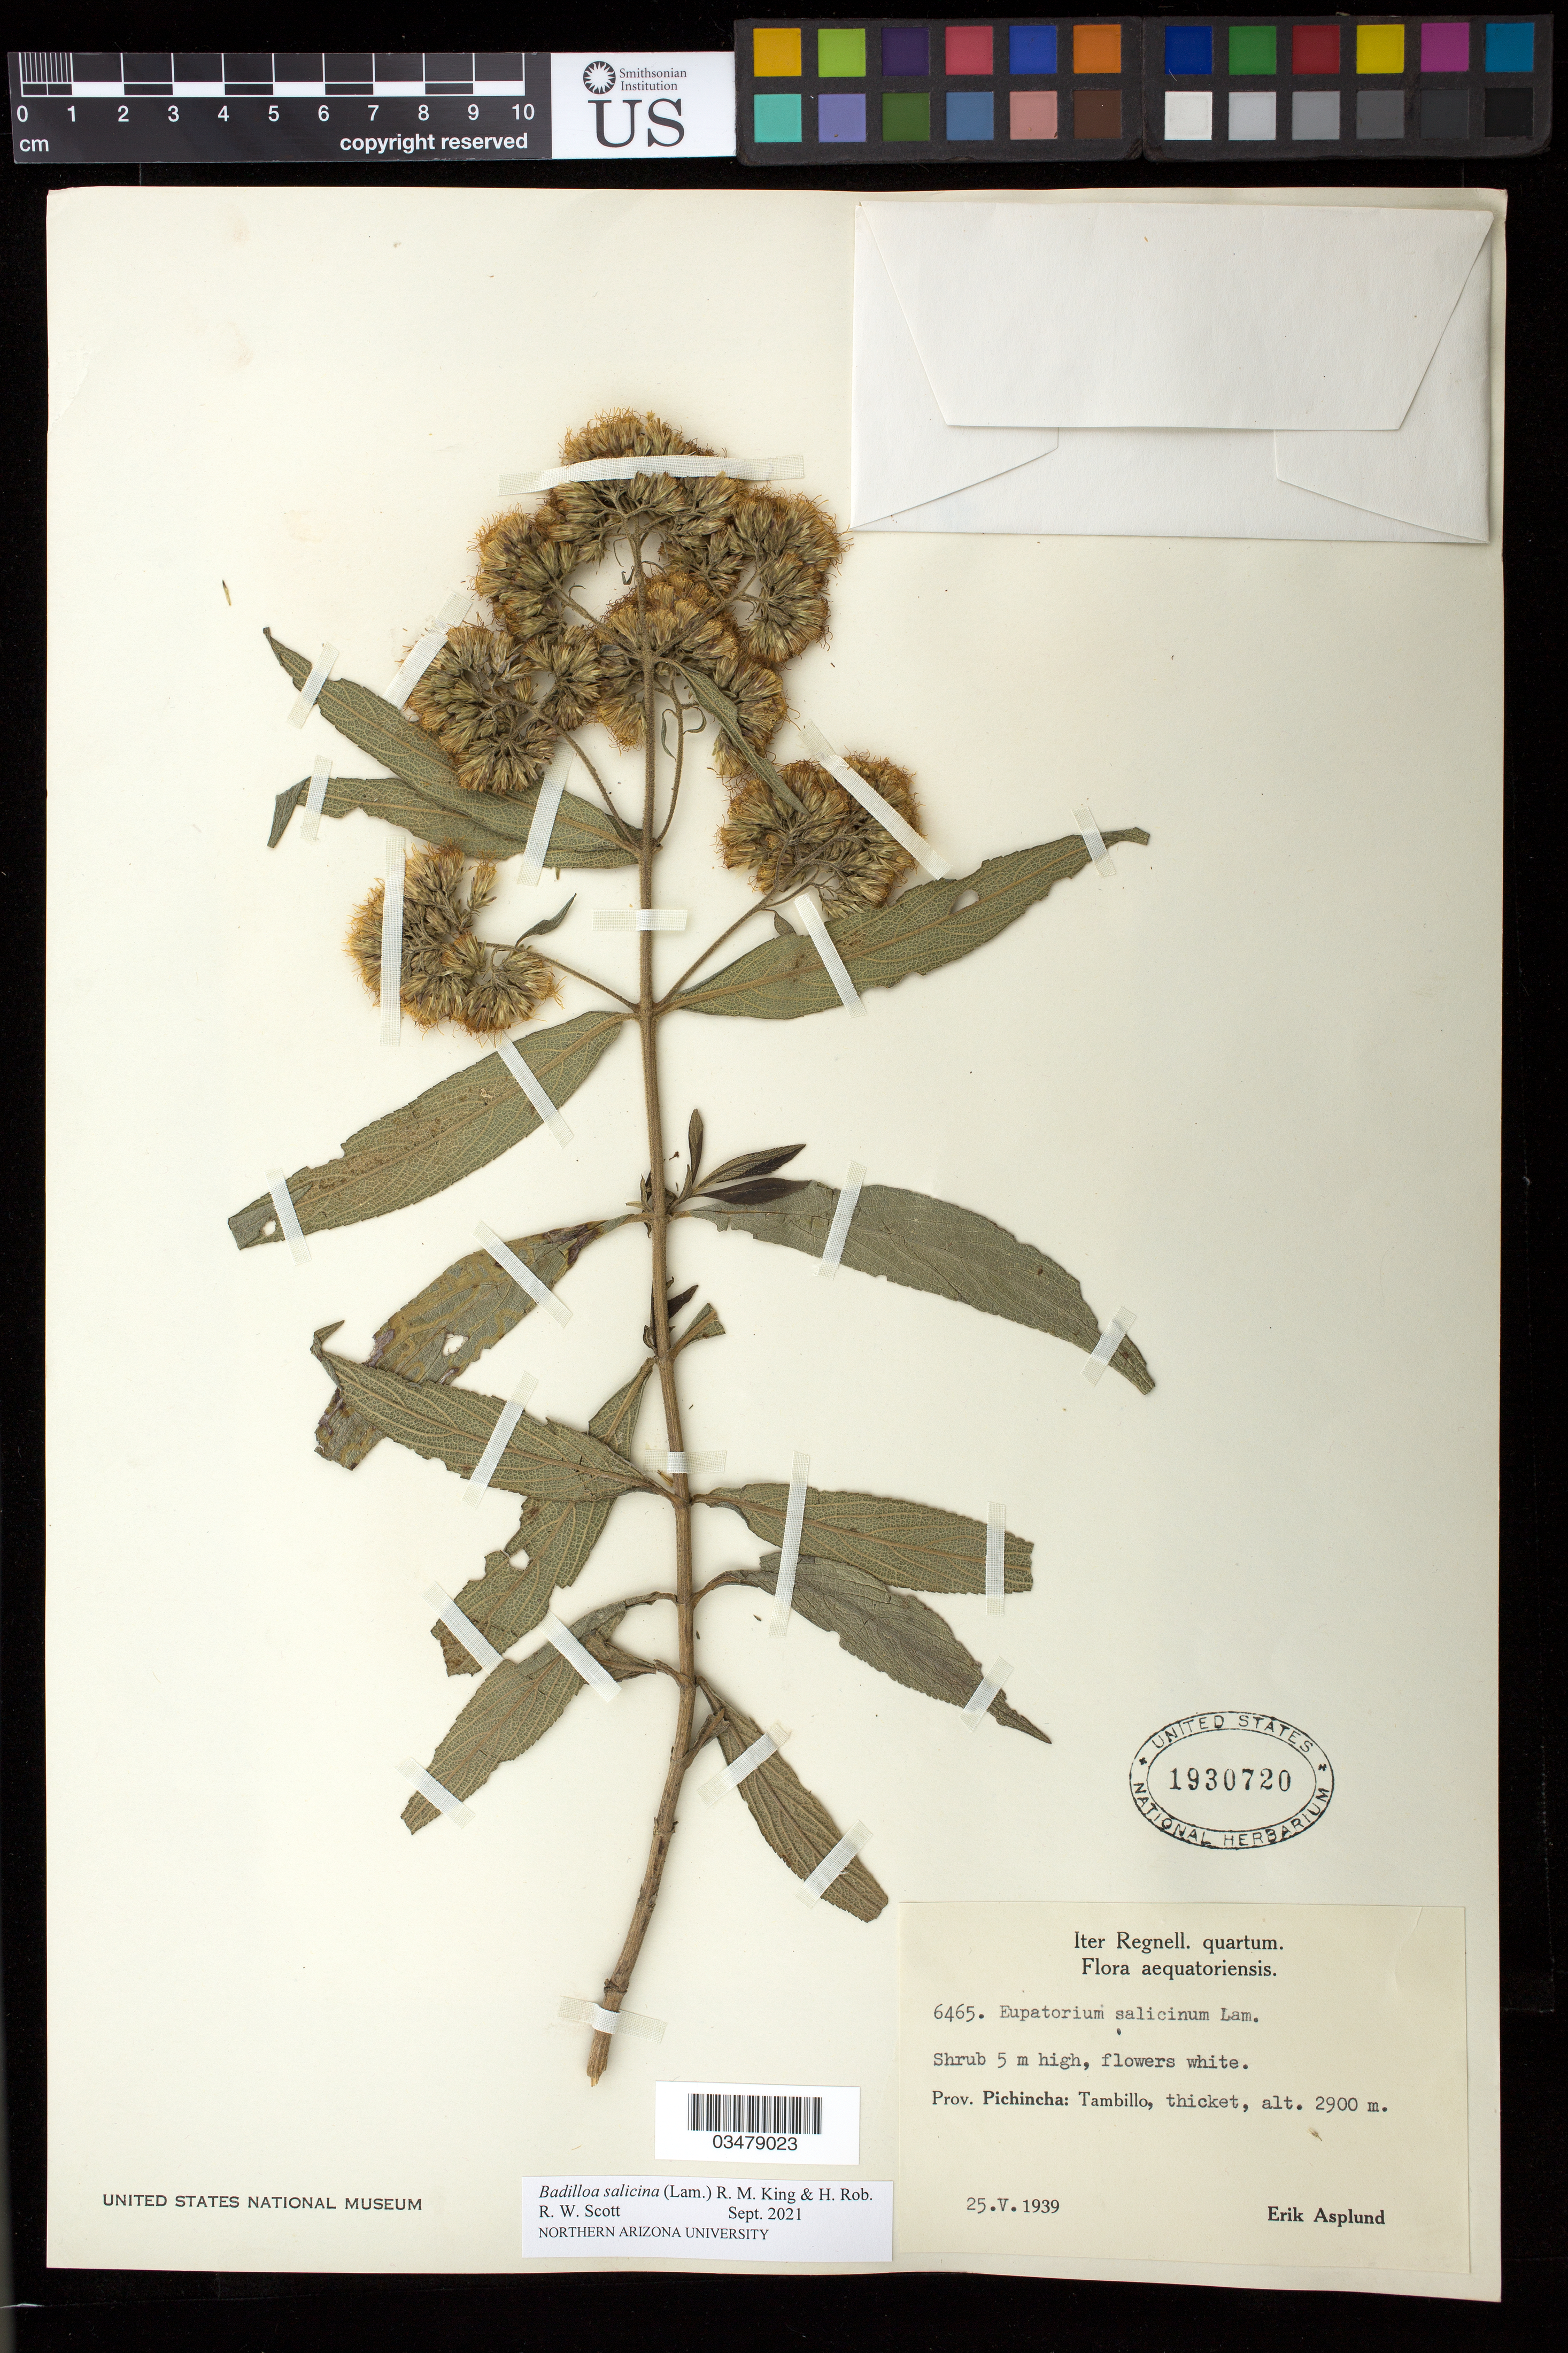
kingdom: Plantae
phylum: Tracheophyta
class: Magnoliopsida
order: Asterales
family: Asteraceae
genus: Badilloa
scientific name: Badilloa salicina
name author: (Lam.) R.M. King & H. Rob.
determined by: Scott, R. W.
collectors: E. Asplund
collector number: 6465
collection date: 1939-05-25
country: Ecuador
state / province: Pichincha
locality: Tambillo, thicket.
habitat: Thicket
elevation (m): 2900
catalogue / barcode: US 1930720